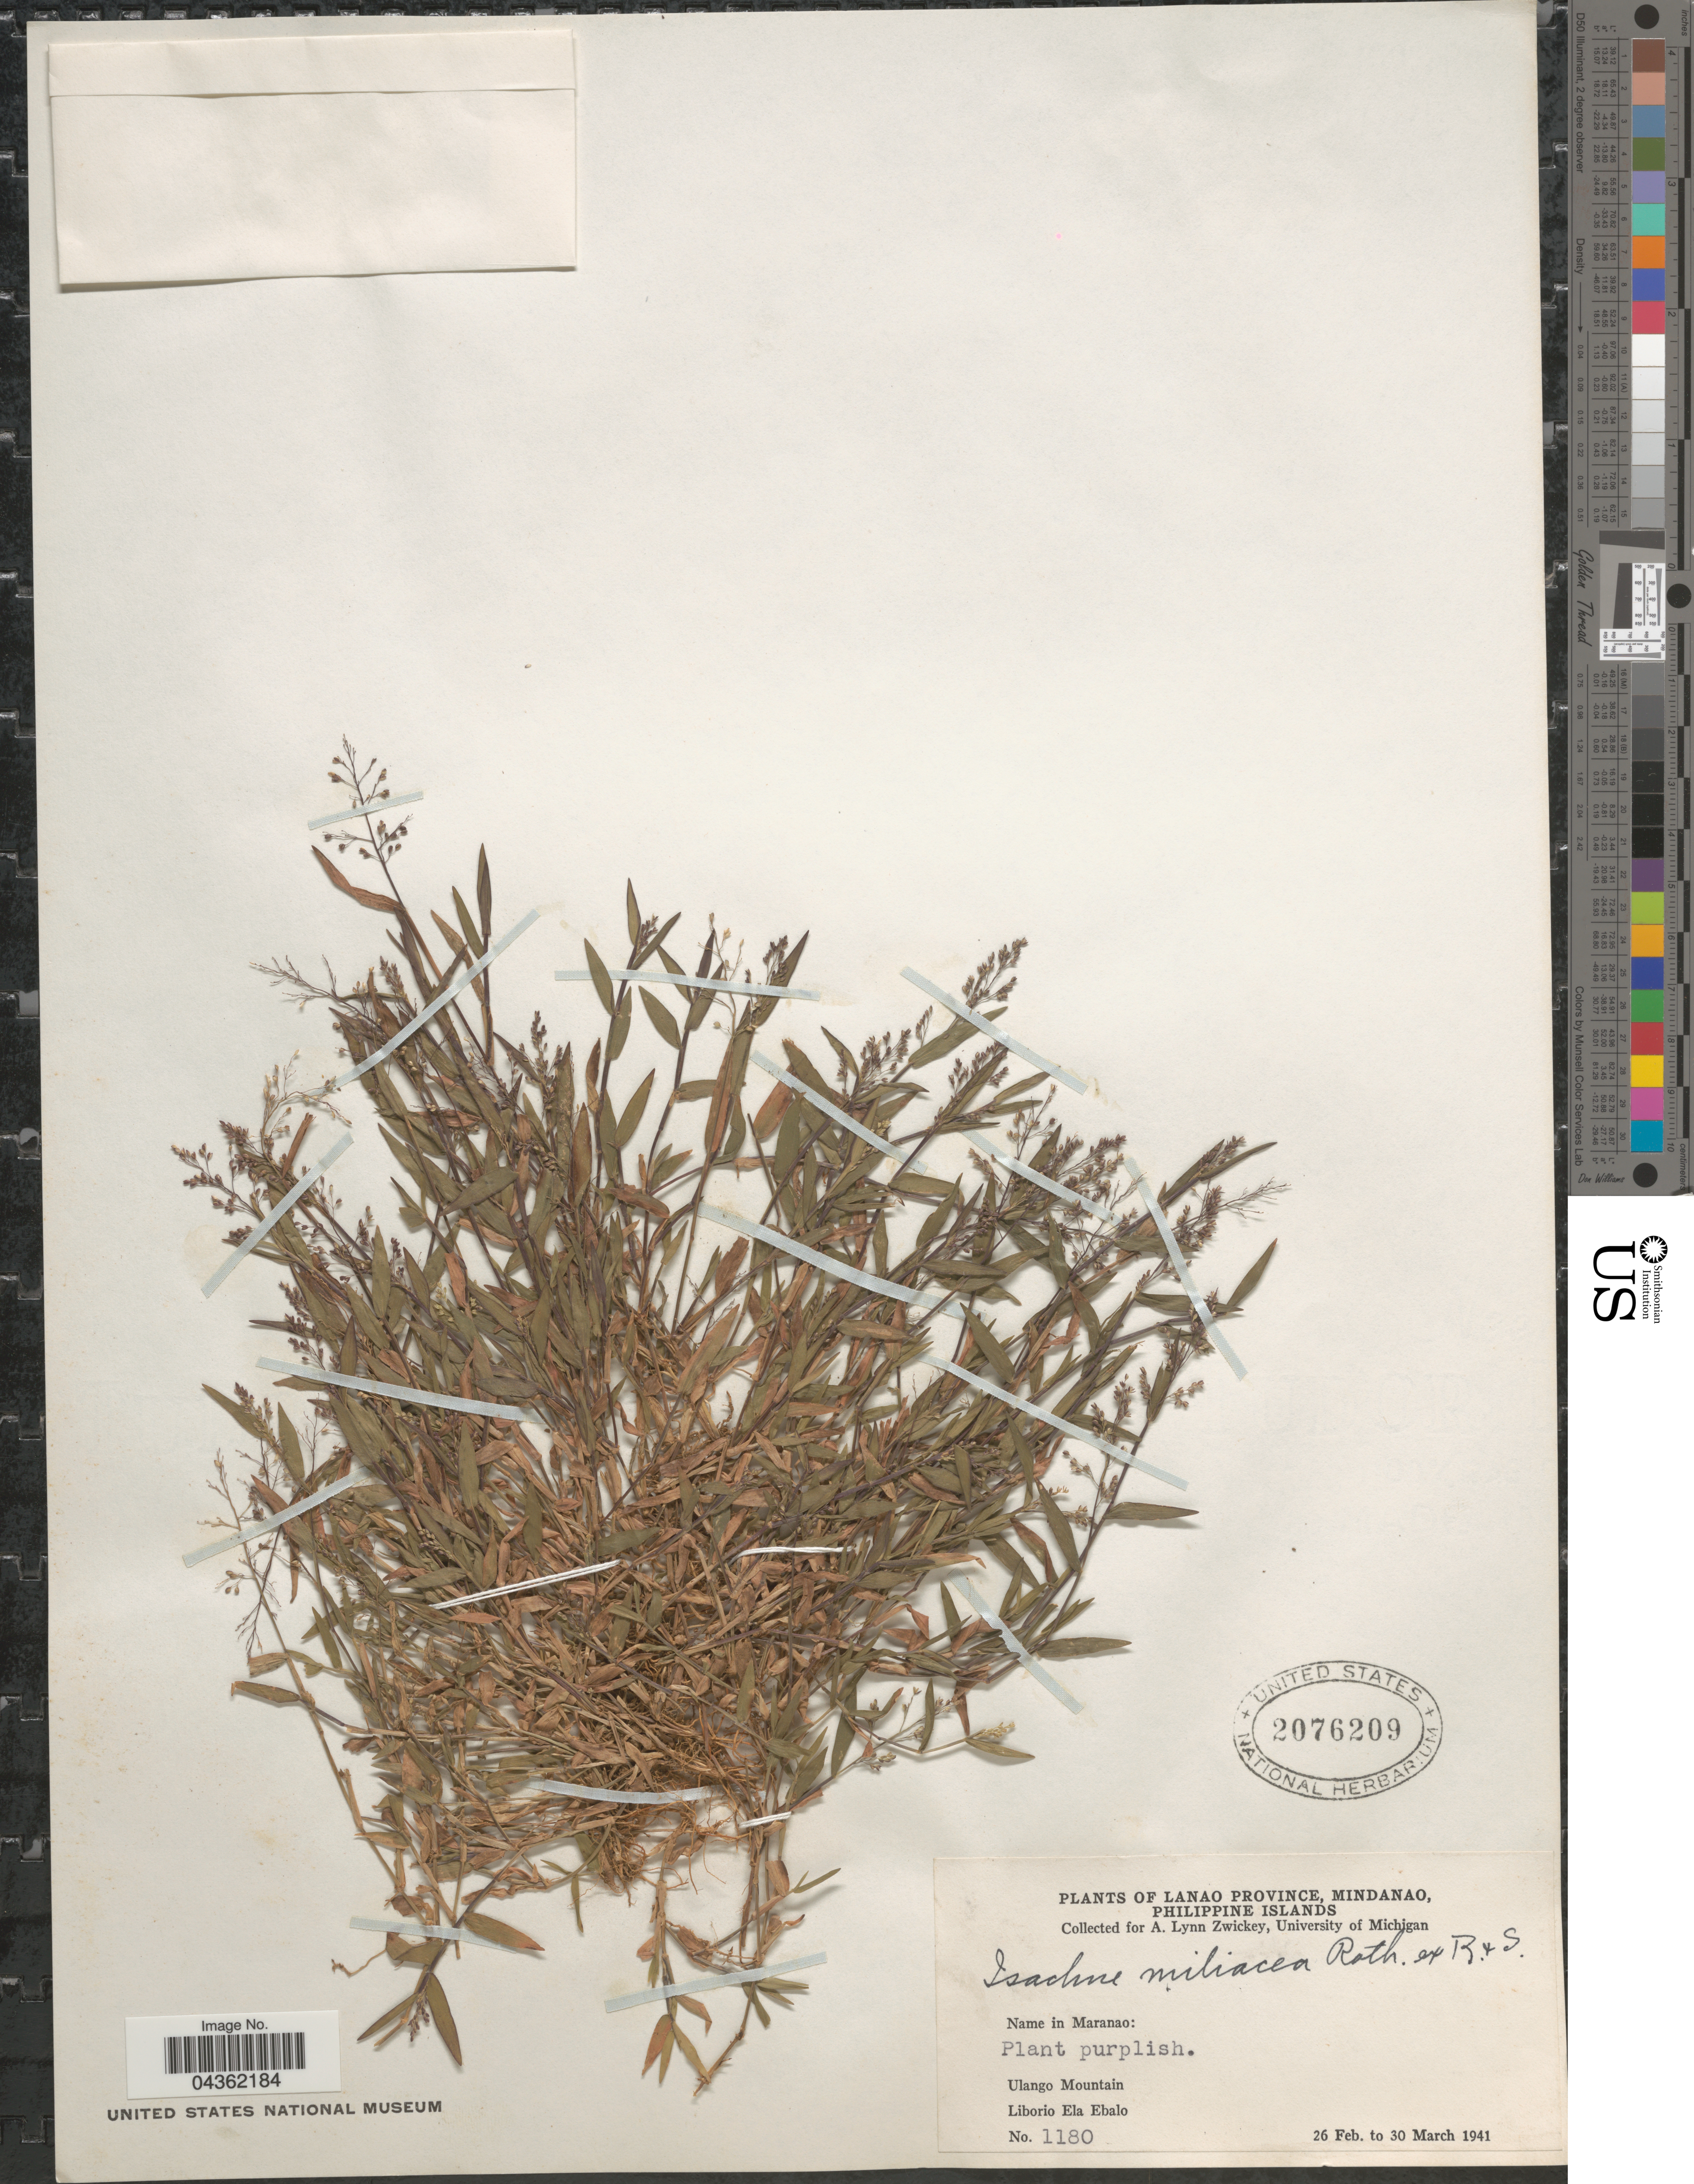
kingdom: Plantae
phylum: Tracheophyta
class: Liliopsida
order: Poales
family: Poaceae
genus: Isachne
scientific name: Isachne minutula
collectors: A. Zwickey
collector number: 1180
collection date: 1941-02-26/1941-03-30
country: Philippines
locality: Lanao Province, Mindanao, Philippine Islands. Ulango Mountain. Liborio Ela Ebalo.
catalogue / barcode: US 2076209